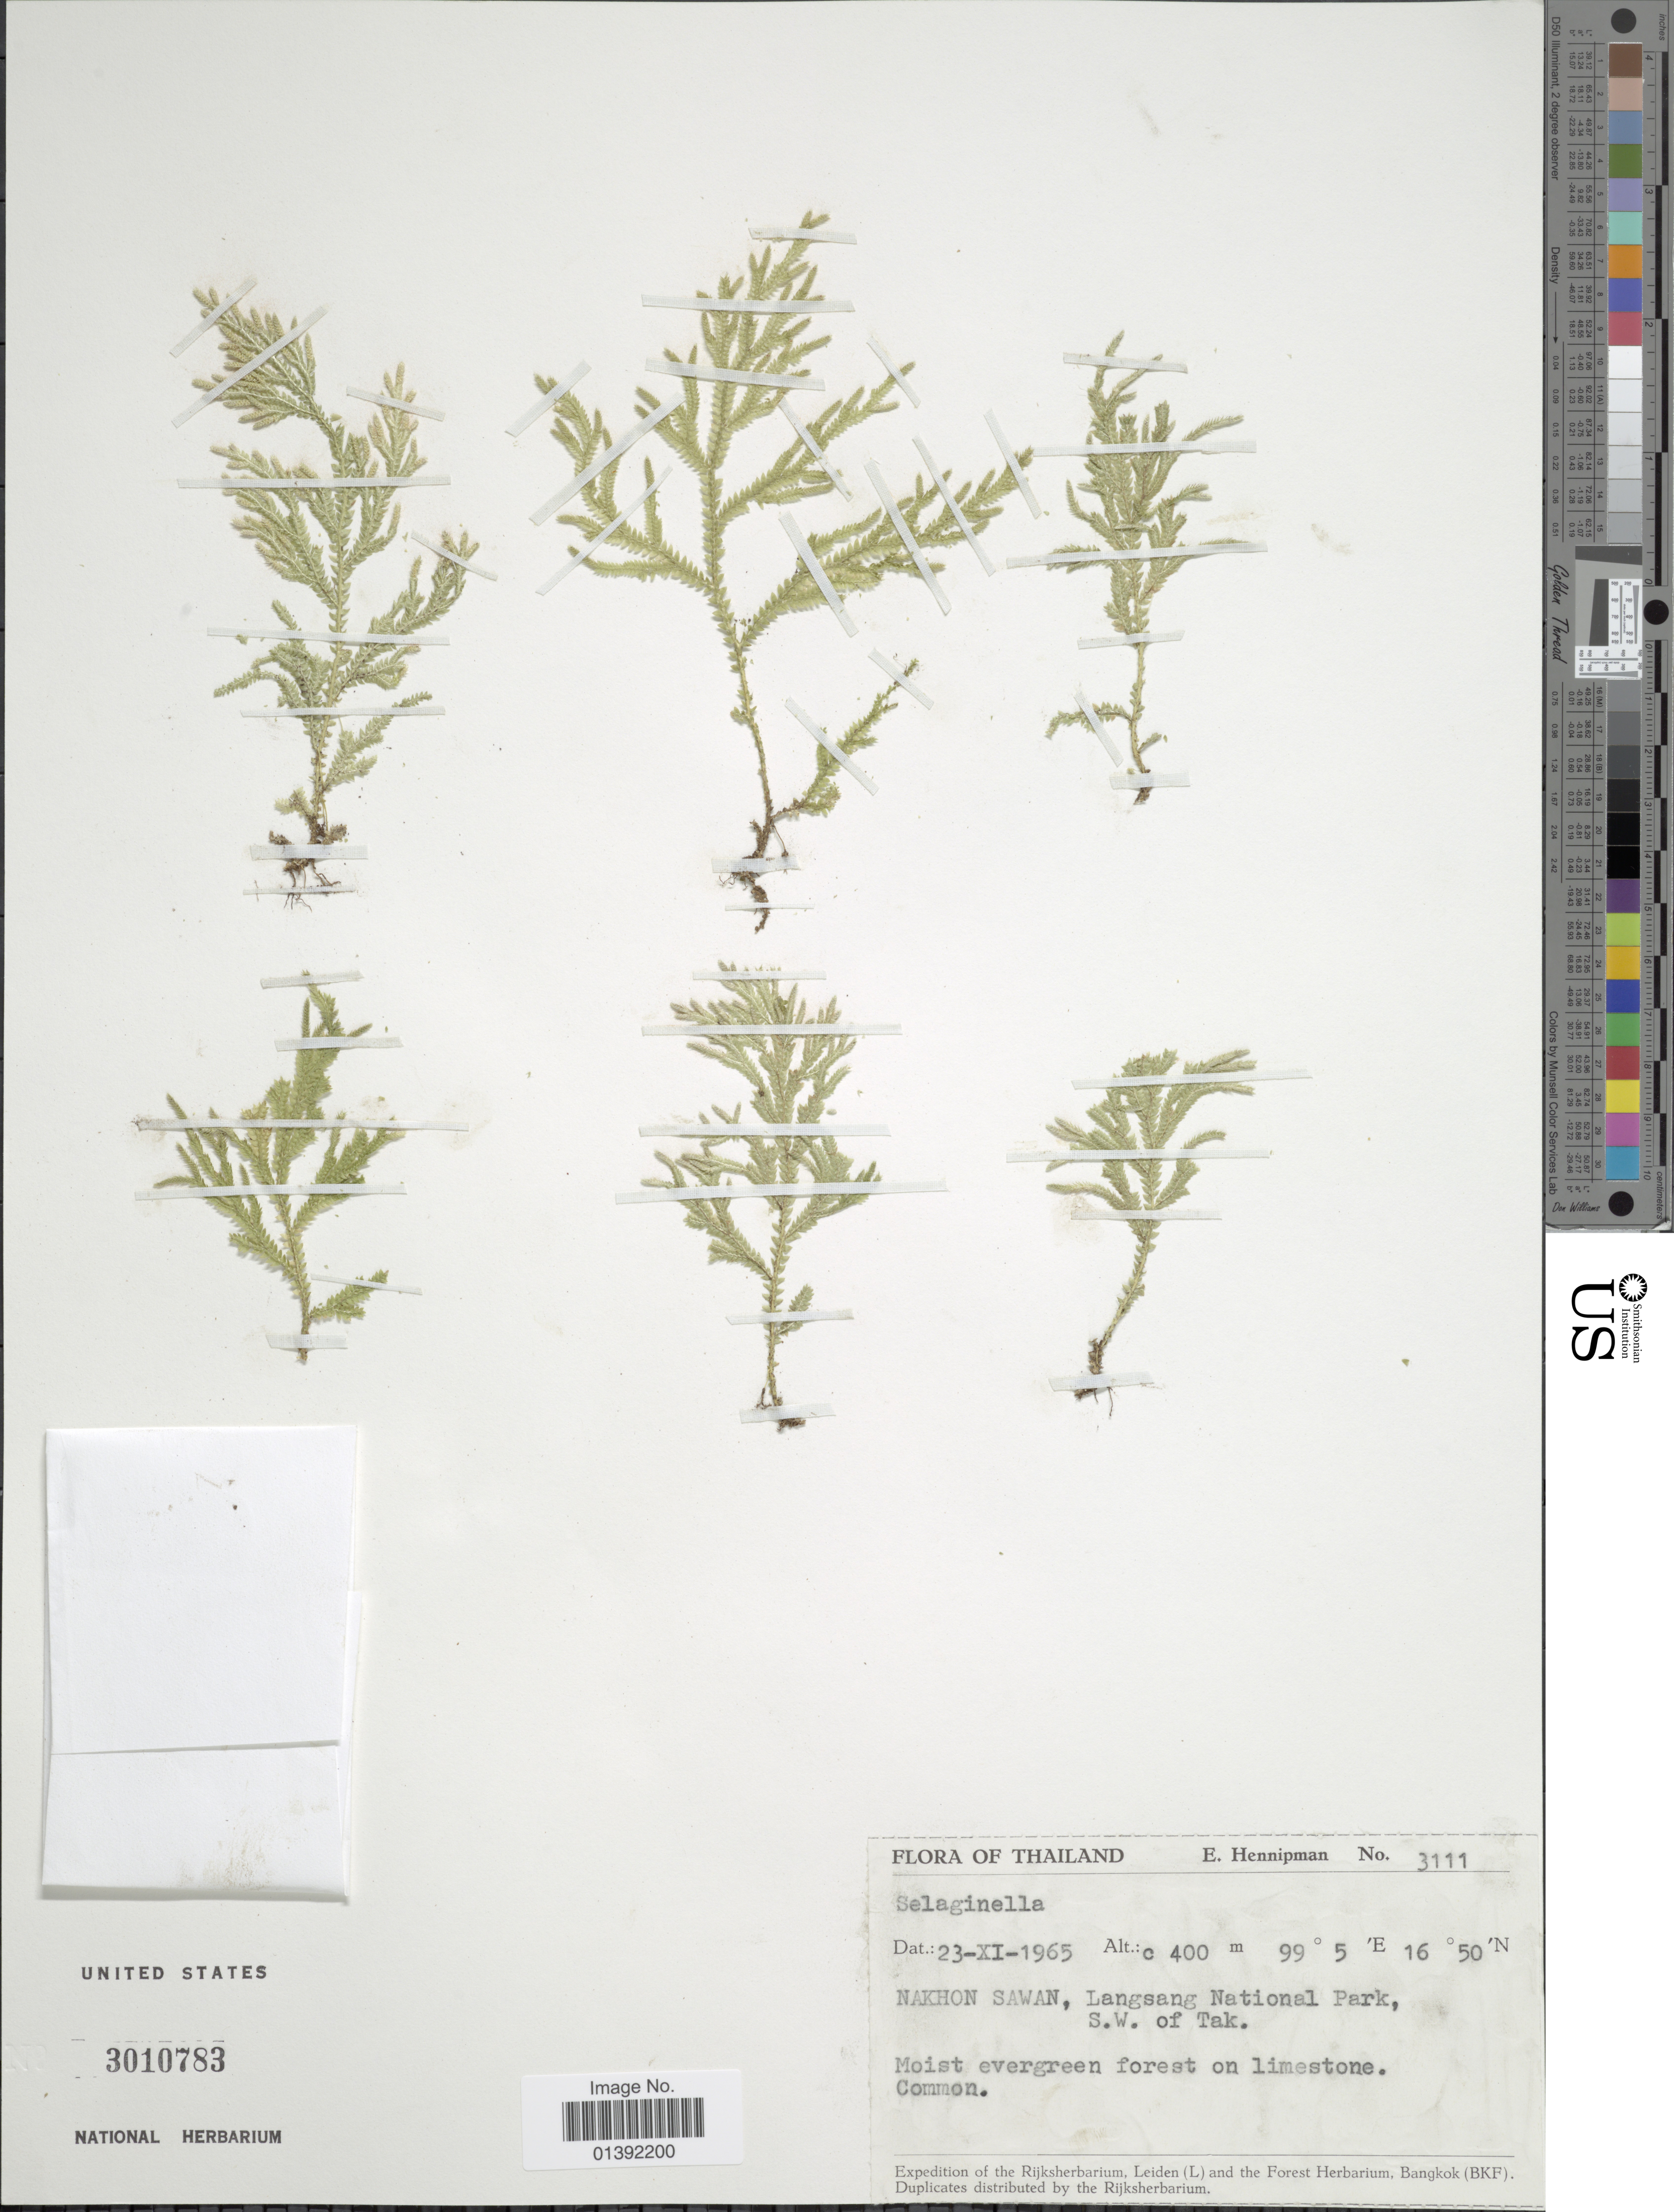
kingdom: Plantae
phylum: Tracheophyta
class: Lycopodiopsida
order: Selaginellales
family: Selaginellaceae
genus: Selaginella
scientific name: Selaginella sp.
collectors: E. Hennipman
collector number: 3111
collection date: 1965-11-23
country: Thailand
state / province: Nakhon Sawan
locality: Langsang National Park, S.W. of Tak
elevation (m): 400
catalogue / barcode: US 3010783